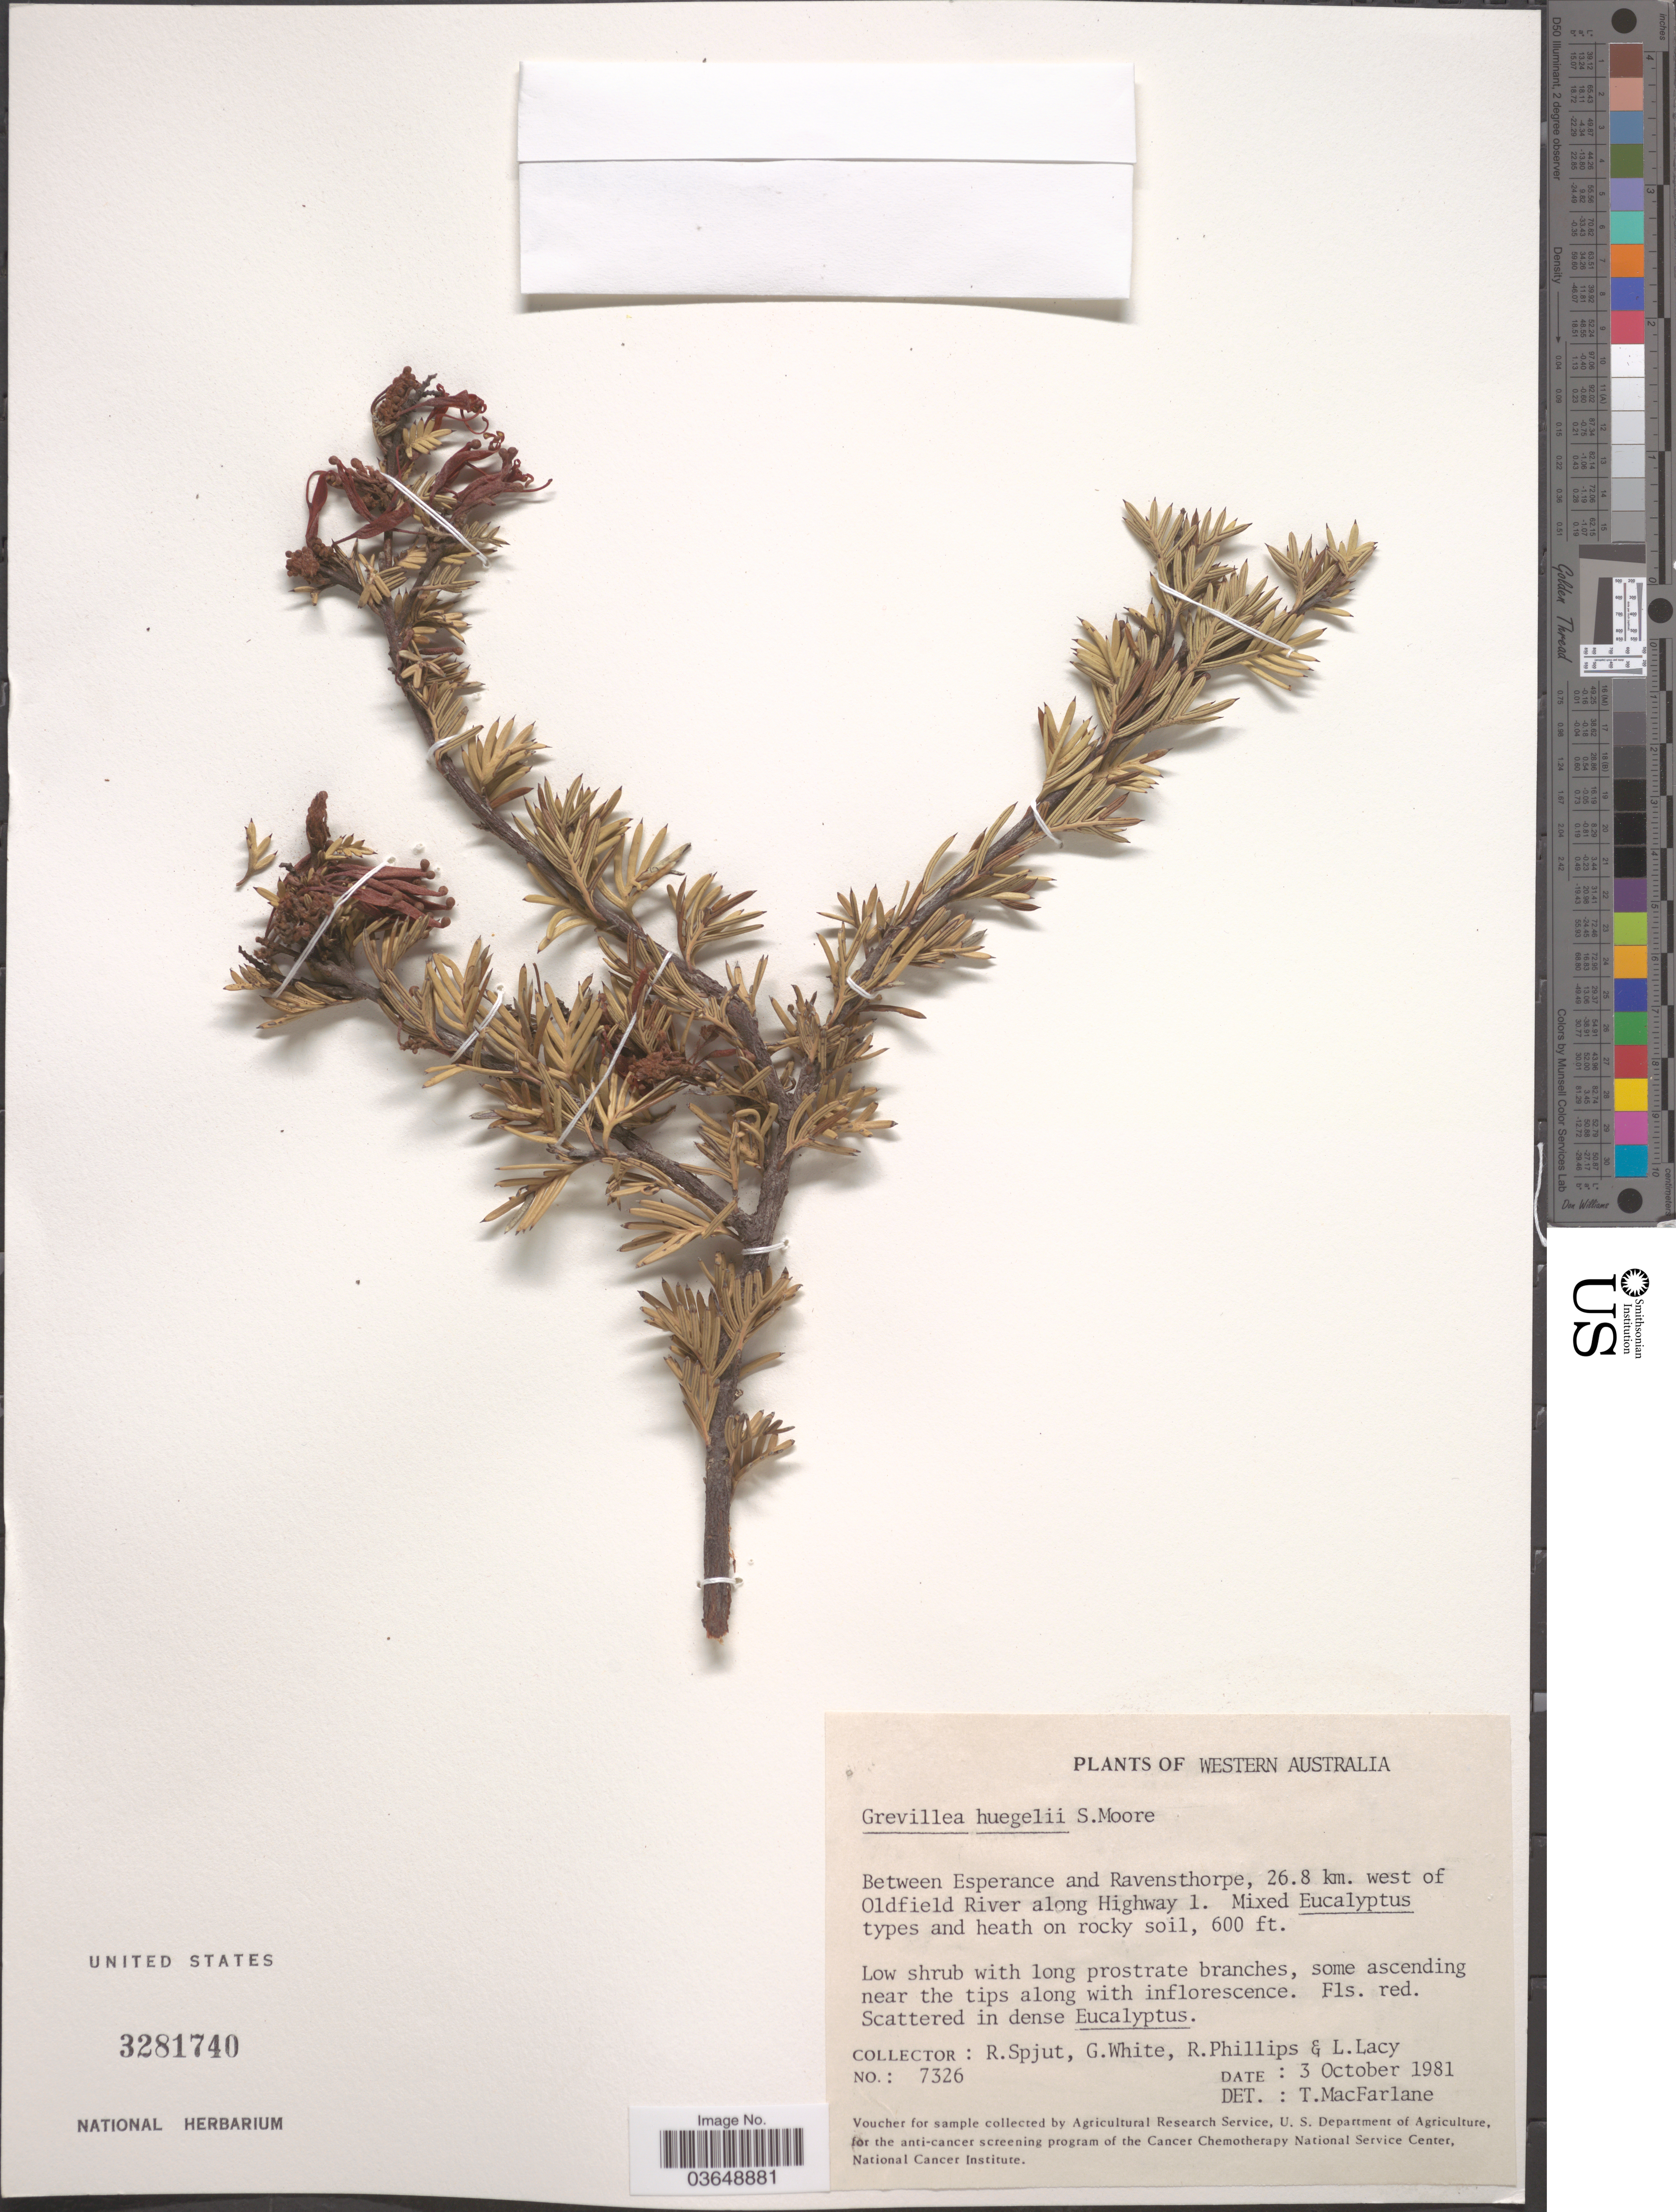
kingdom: Plantae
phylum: Tracheophyta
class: Magnoliopsida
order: Proteales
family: Proteaceae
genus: Grevillea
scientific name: Grevillea hugelii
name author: Meisn.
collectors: R. Spjut, G. White, R. Phillips & L. Lacy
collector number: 7326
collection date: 1981-10-03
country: Australia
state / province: Western Australia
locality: Between Esperance and Ravensthorpe, 26.8 km. west of Oldfield River along Highway 1.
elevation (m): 183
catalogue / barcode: US 3281740